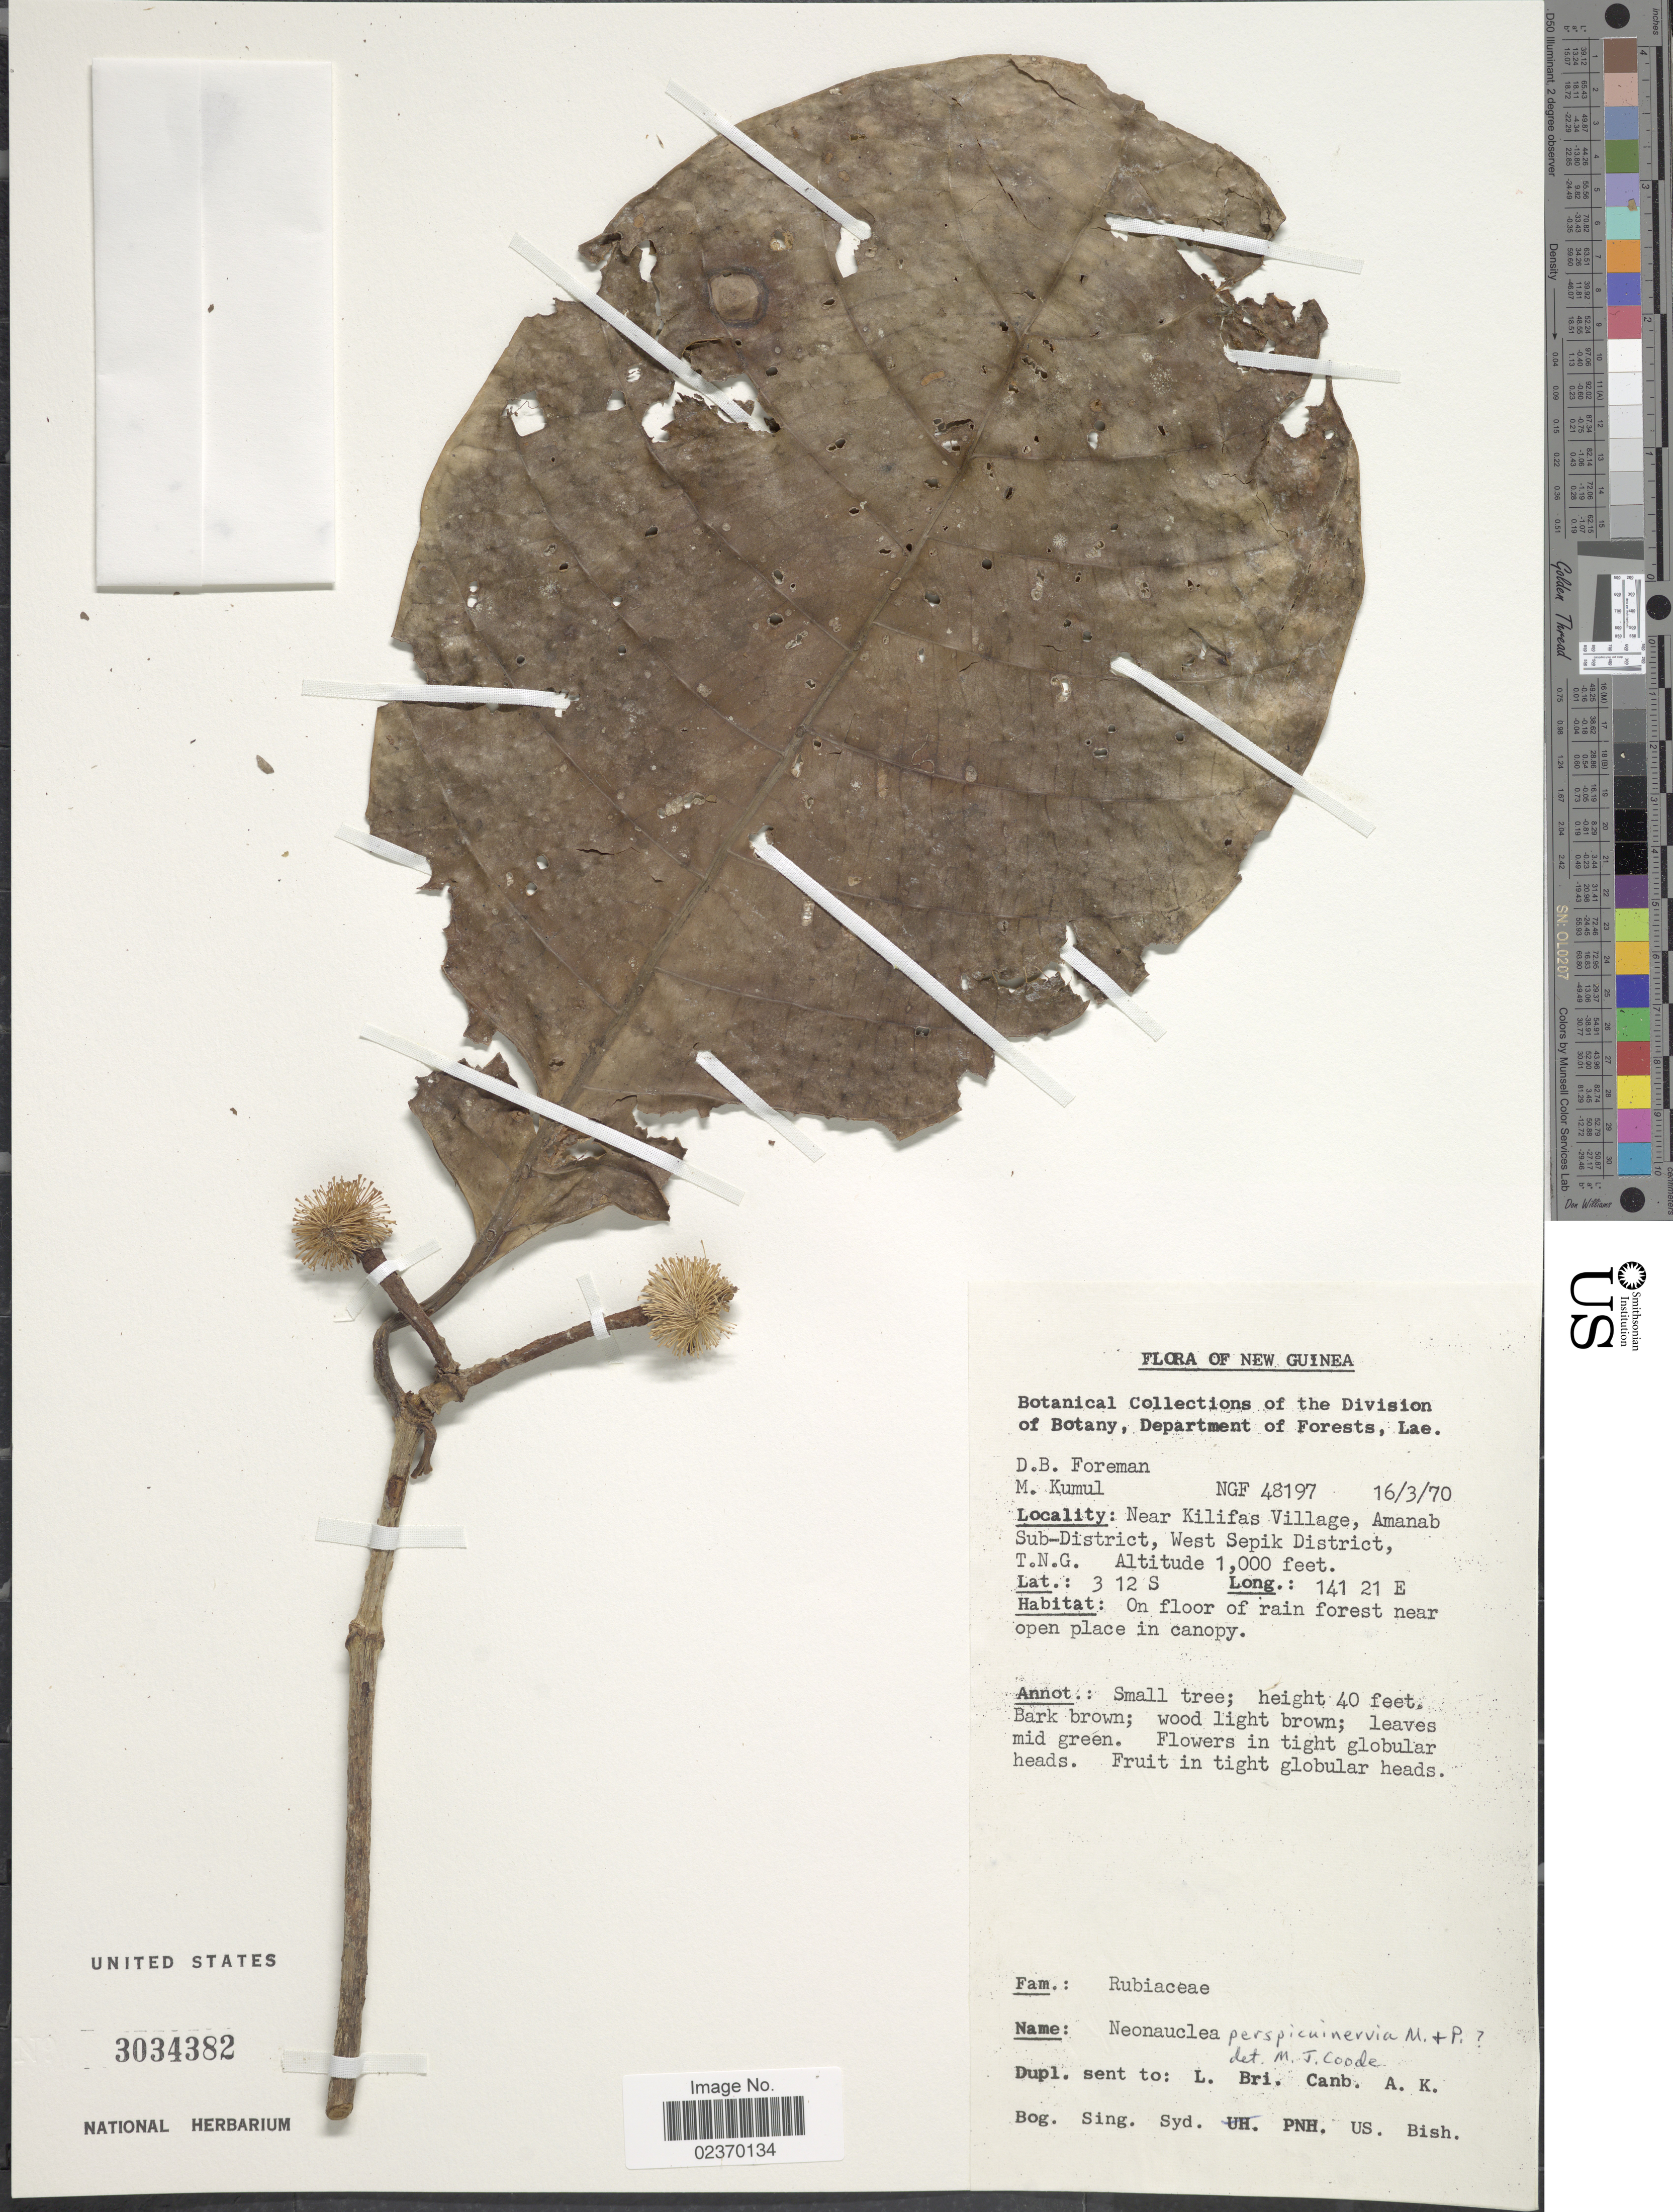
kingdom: Plantae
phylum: Tracheophyta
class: Magnoliopsida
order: Gentianales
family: Rubiaceae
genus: Neonauclea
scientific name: Neonauclea perspicuinervia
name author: Merr. & L.M. Perry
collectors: D. Foreman & M. Kumul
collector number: NGF 48197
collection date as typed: Transcribed d/m/y: 16/3/70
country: Papua New Guinea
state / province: Sandaun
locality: New Guinea, Near Kilifas Village, Amanab Sub-District, West Sepik District, T. N. G. On floor of rain forest near open place in canopy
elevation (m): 305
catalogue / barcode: US 3034382